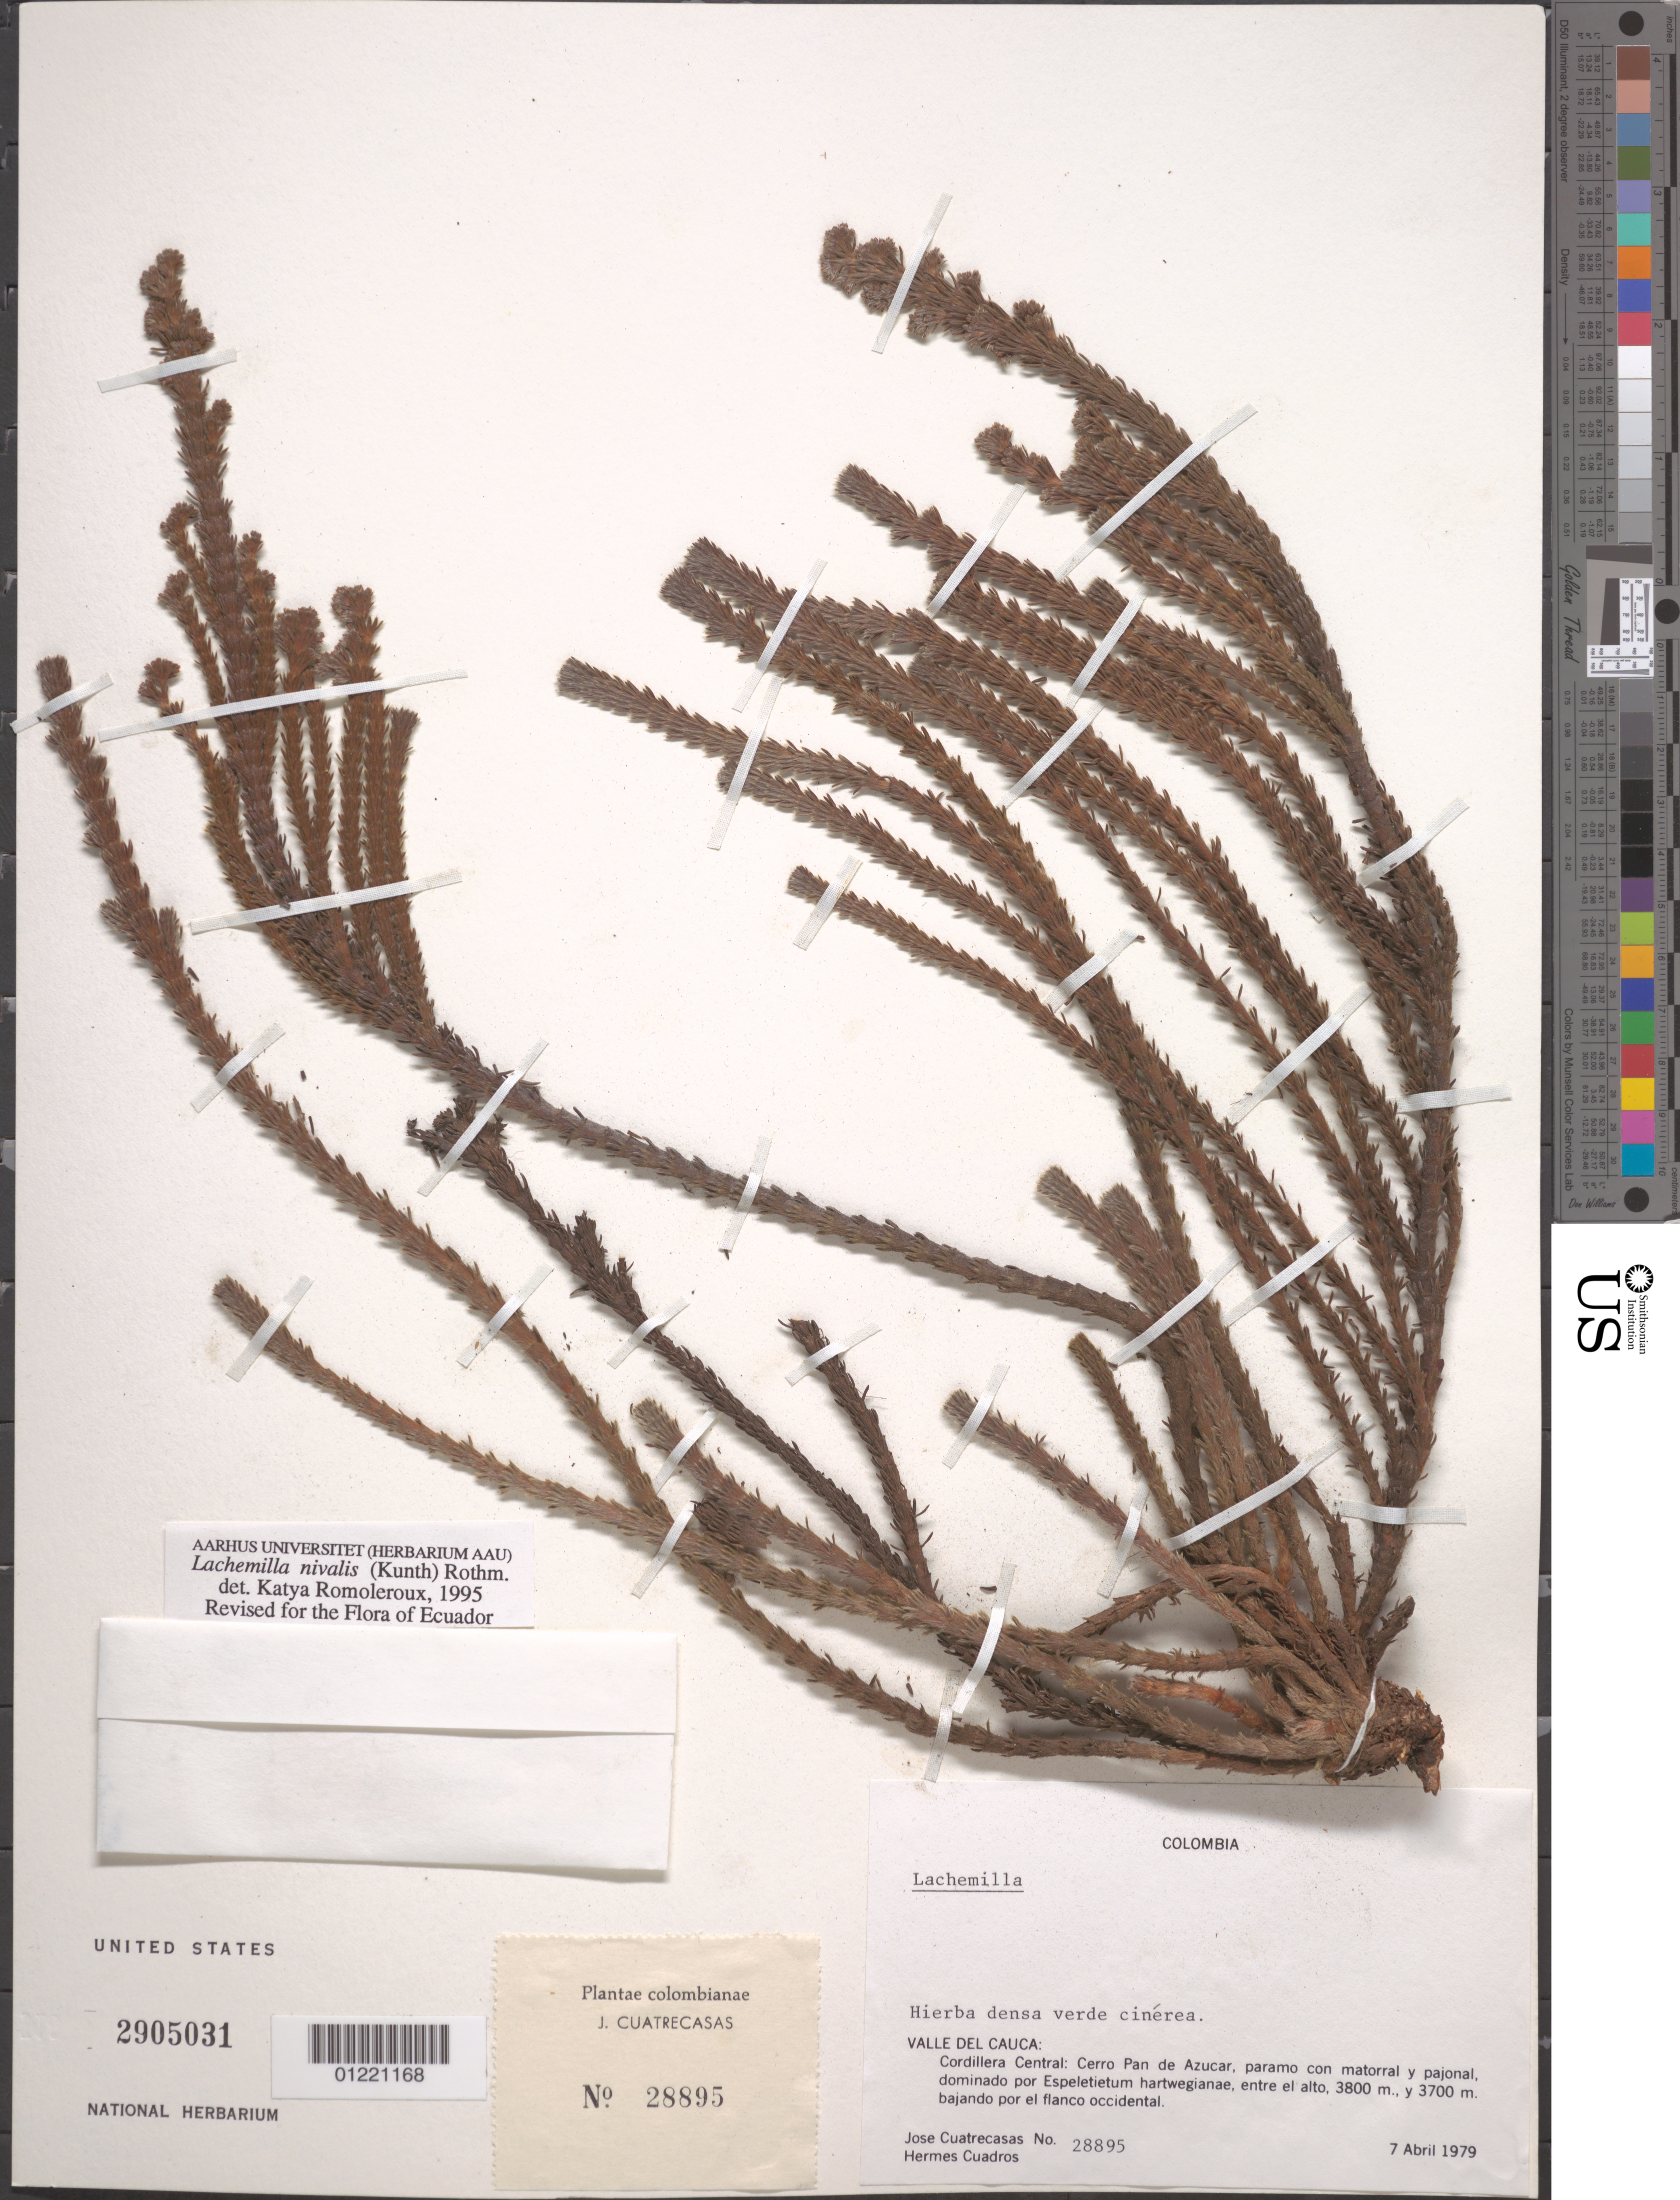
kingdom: Plantae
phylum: Tracheophyta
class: Magnoliopsida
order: Rosales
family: Rosaceae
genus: Lachemilla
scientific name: Lachemilla nivalis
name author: (Kunth) Rothm.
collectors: J. Cuatrecasas & H. Cuadros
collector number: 28895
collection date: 1979-04-07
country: Colombia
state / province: Valle del Cauca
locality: Cordillera Central; Cerro Pan de Azucar, paramo con matorral y pajonal, dominado por Espeletietum hartwegianae, entre el alto, bajando por el flanco occidental.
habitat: paramo con matorral y pajonal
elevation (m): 3700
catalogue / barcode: US 2905031